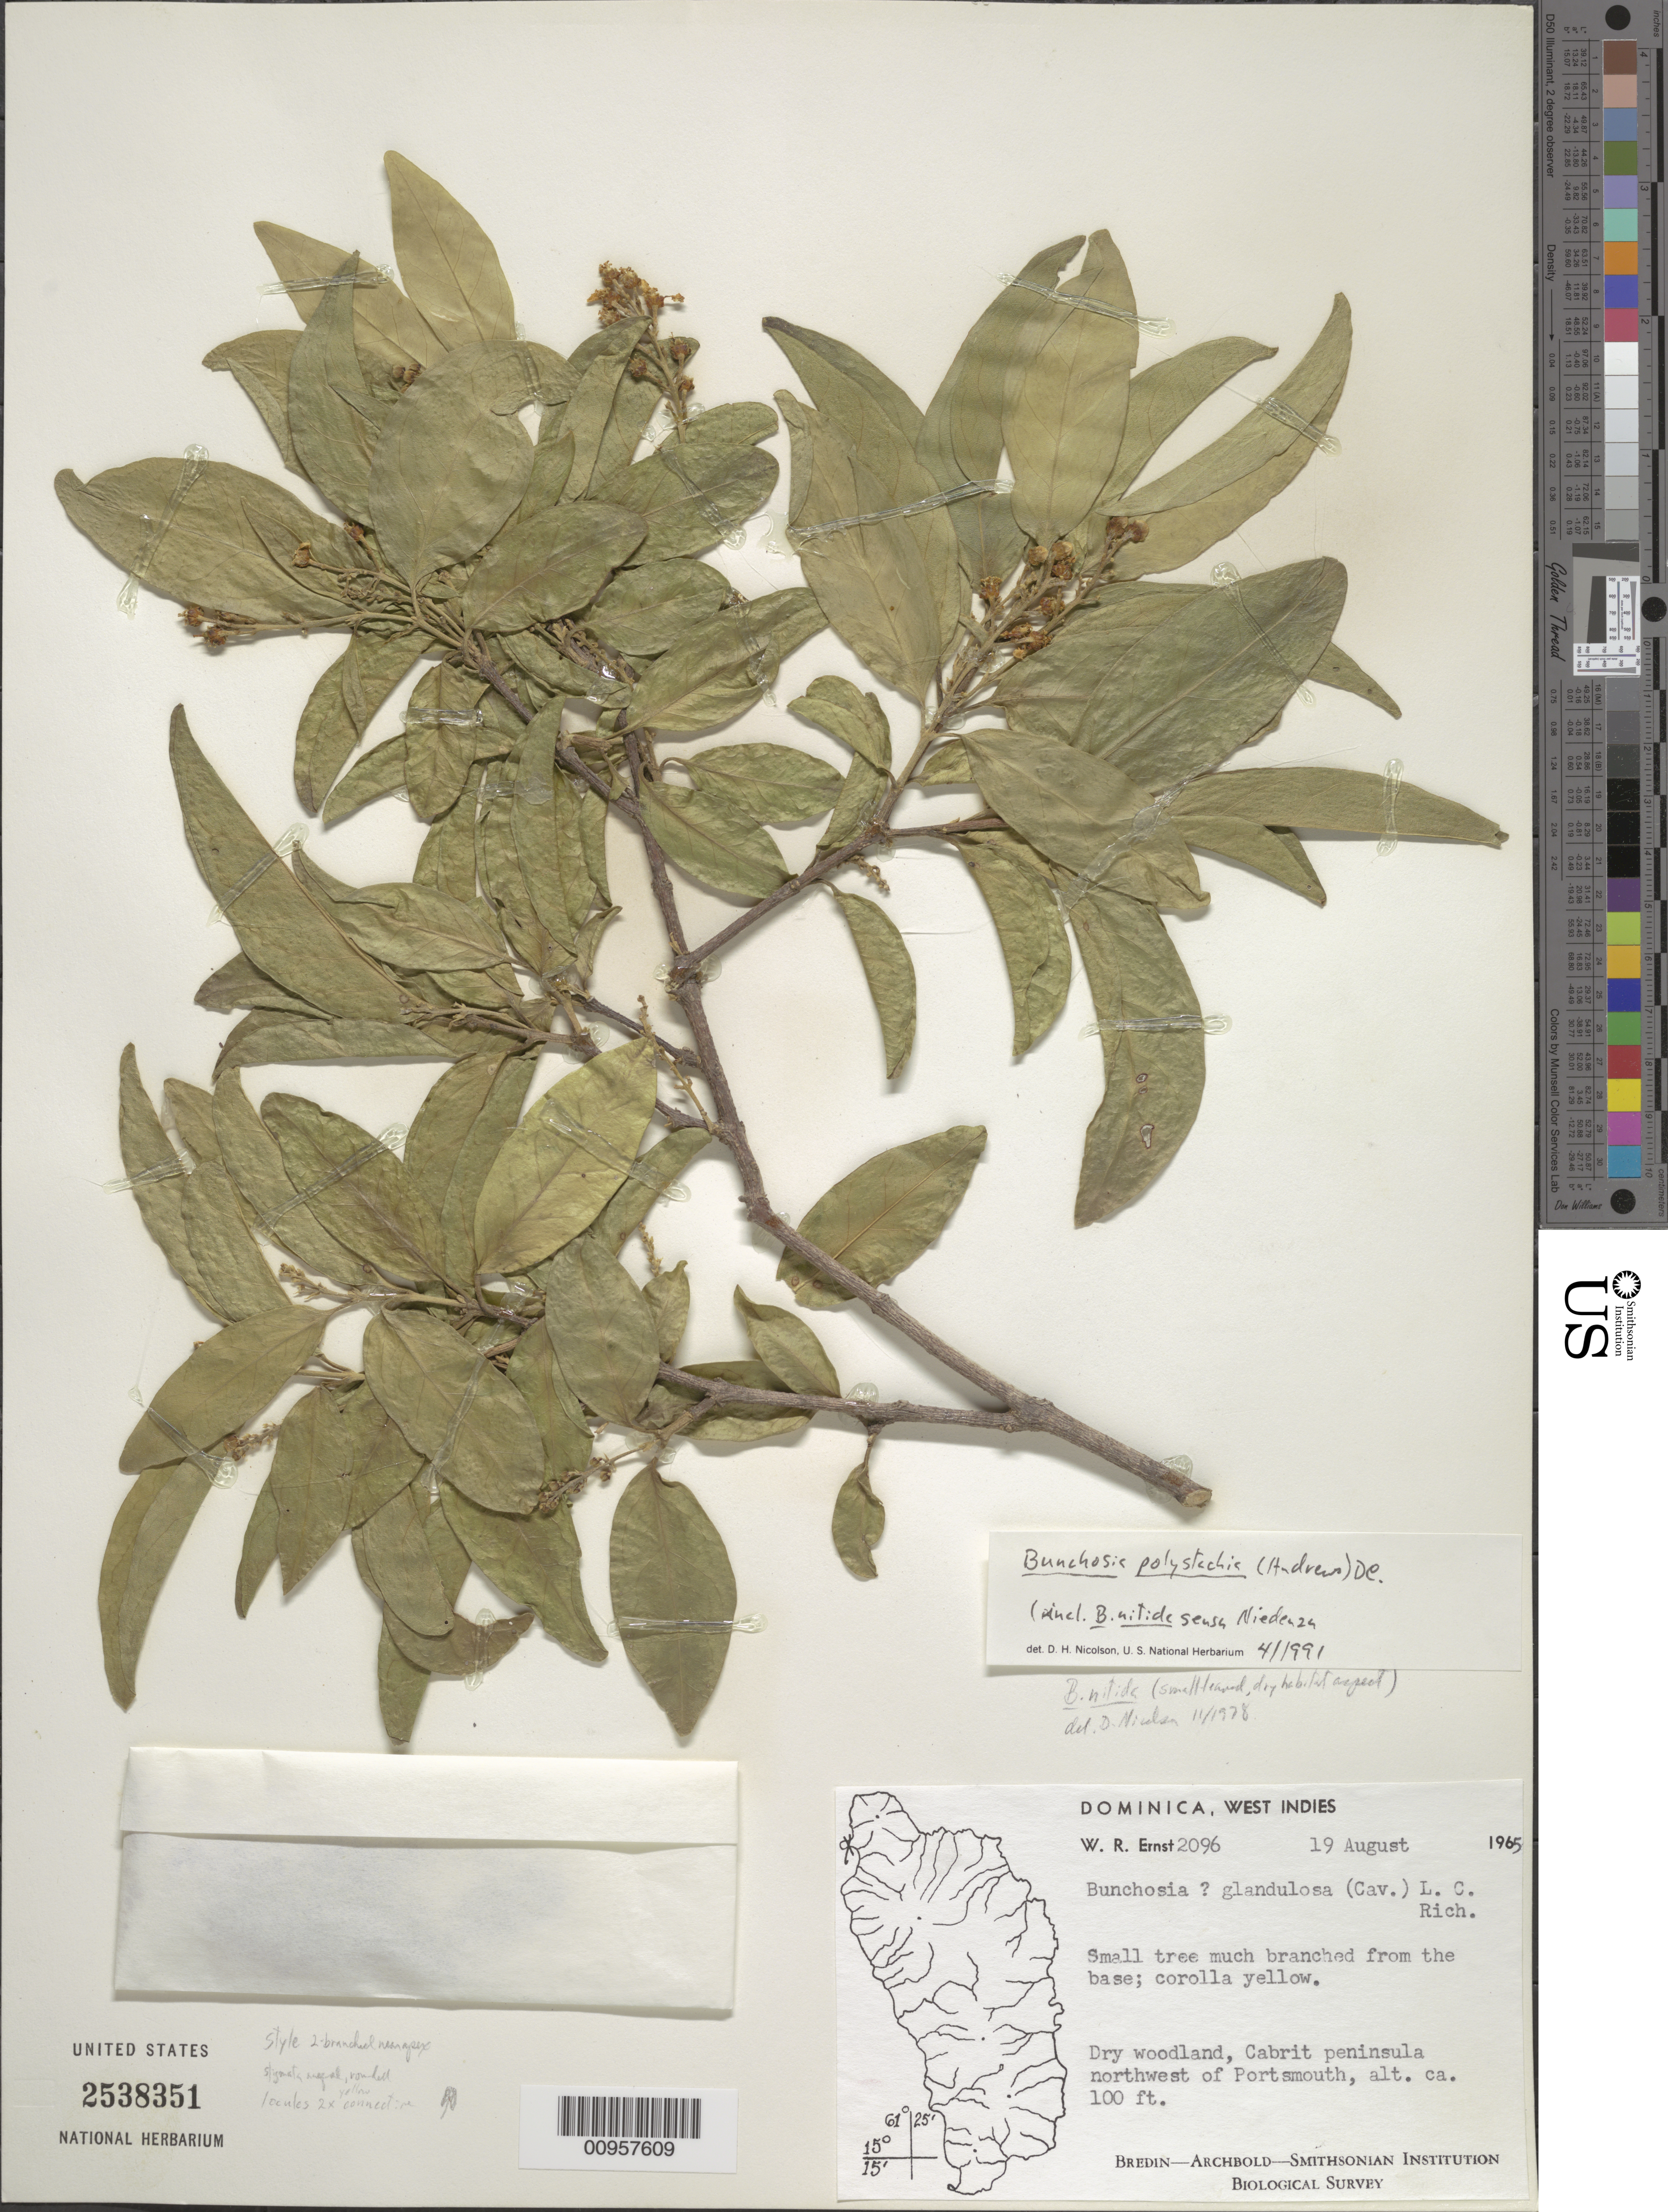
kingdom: Plantae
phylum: Tracheophyta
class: Magnoliopsida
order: Malpighiales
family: Malpighiaceae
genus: Bunchosia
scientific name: Bunchosia polystachya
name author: (Andrews) DC.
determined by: Nicolson, Dan H.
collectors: W. R. Ernst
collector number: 2096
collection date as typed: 19 Aug 1965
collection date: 1965-08-19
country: Dominica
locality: Cabrit peninsula, northwest of Portsmouth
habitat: Dry woodland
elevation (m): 30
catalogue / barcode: US 2538351